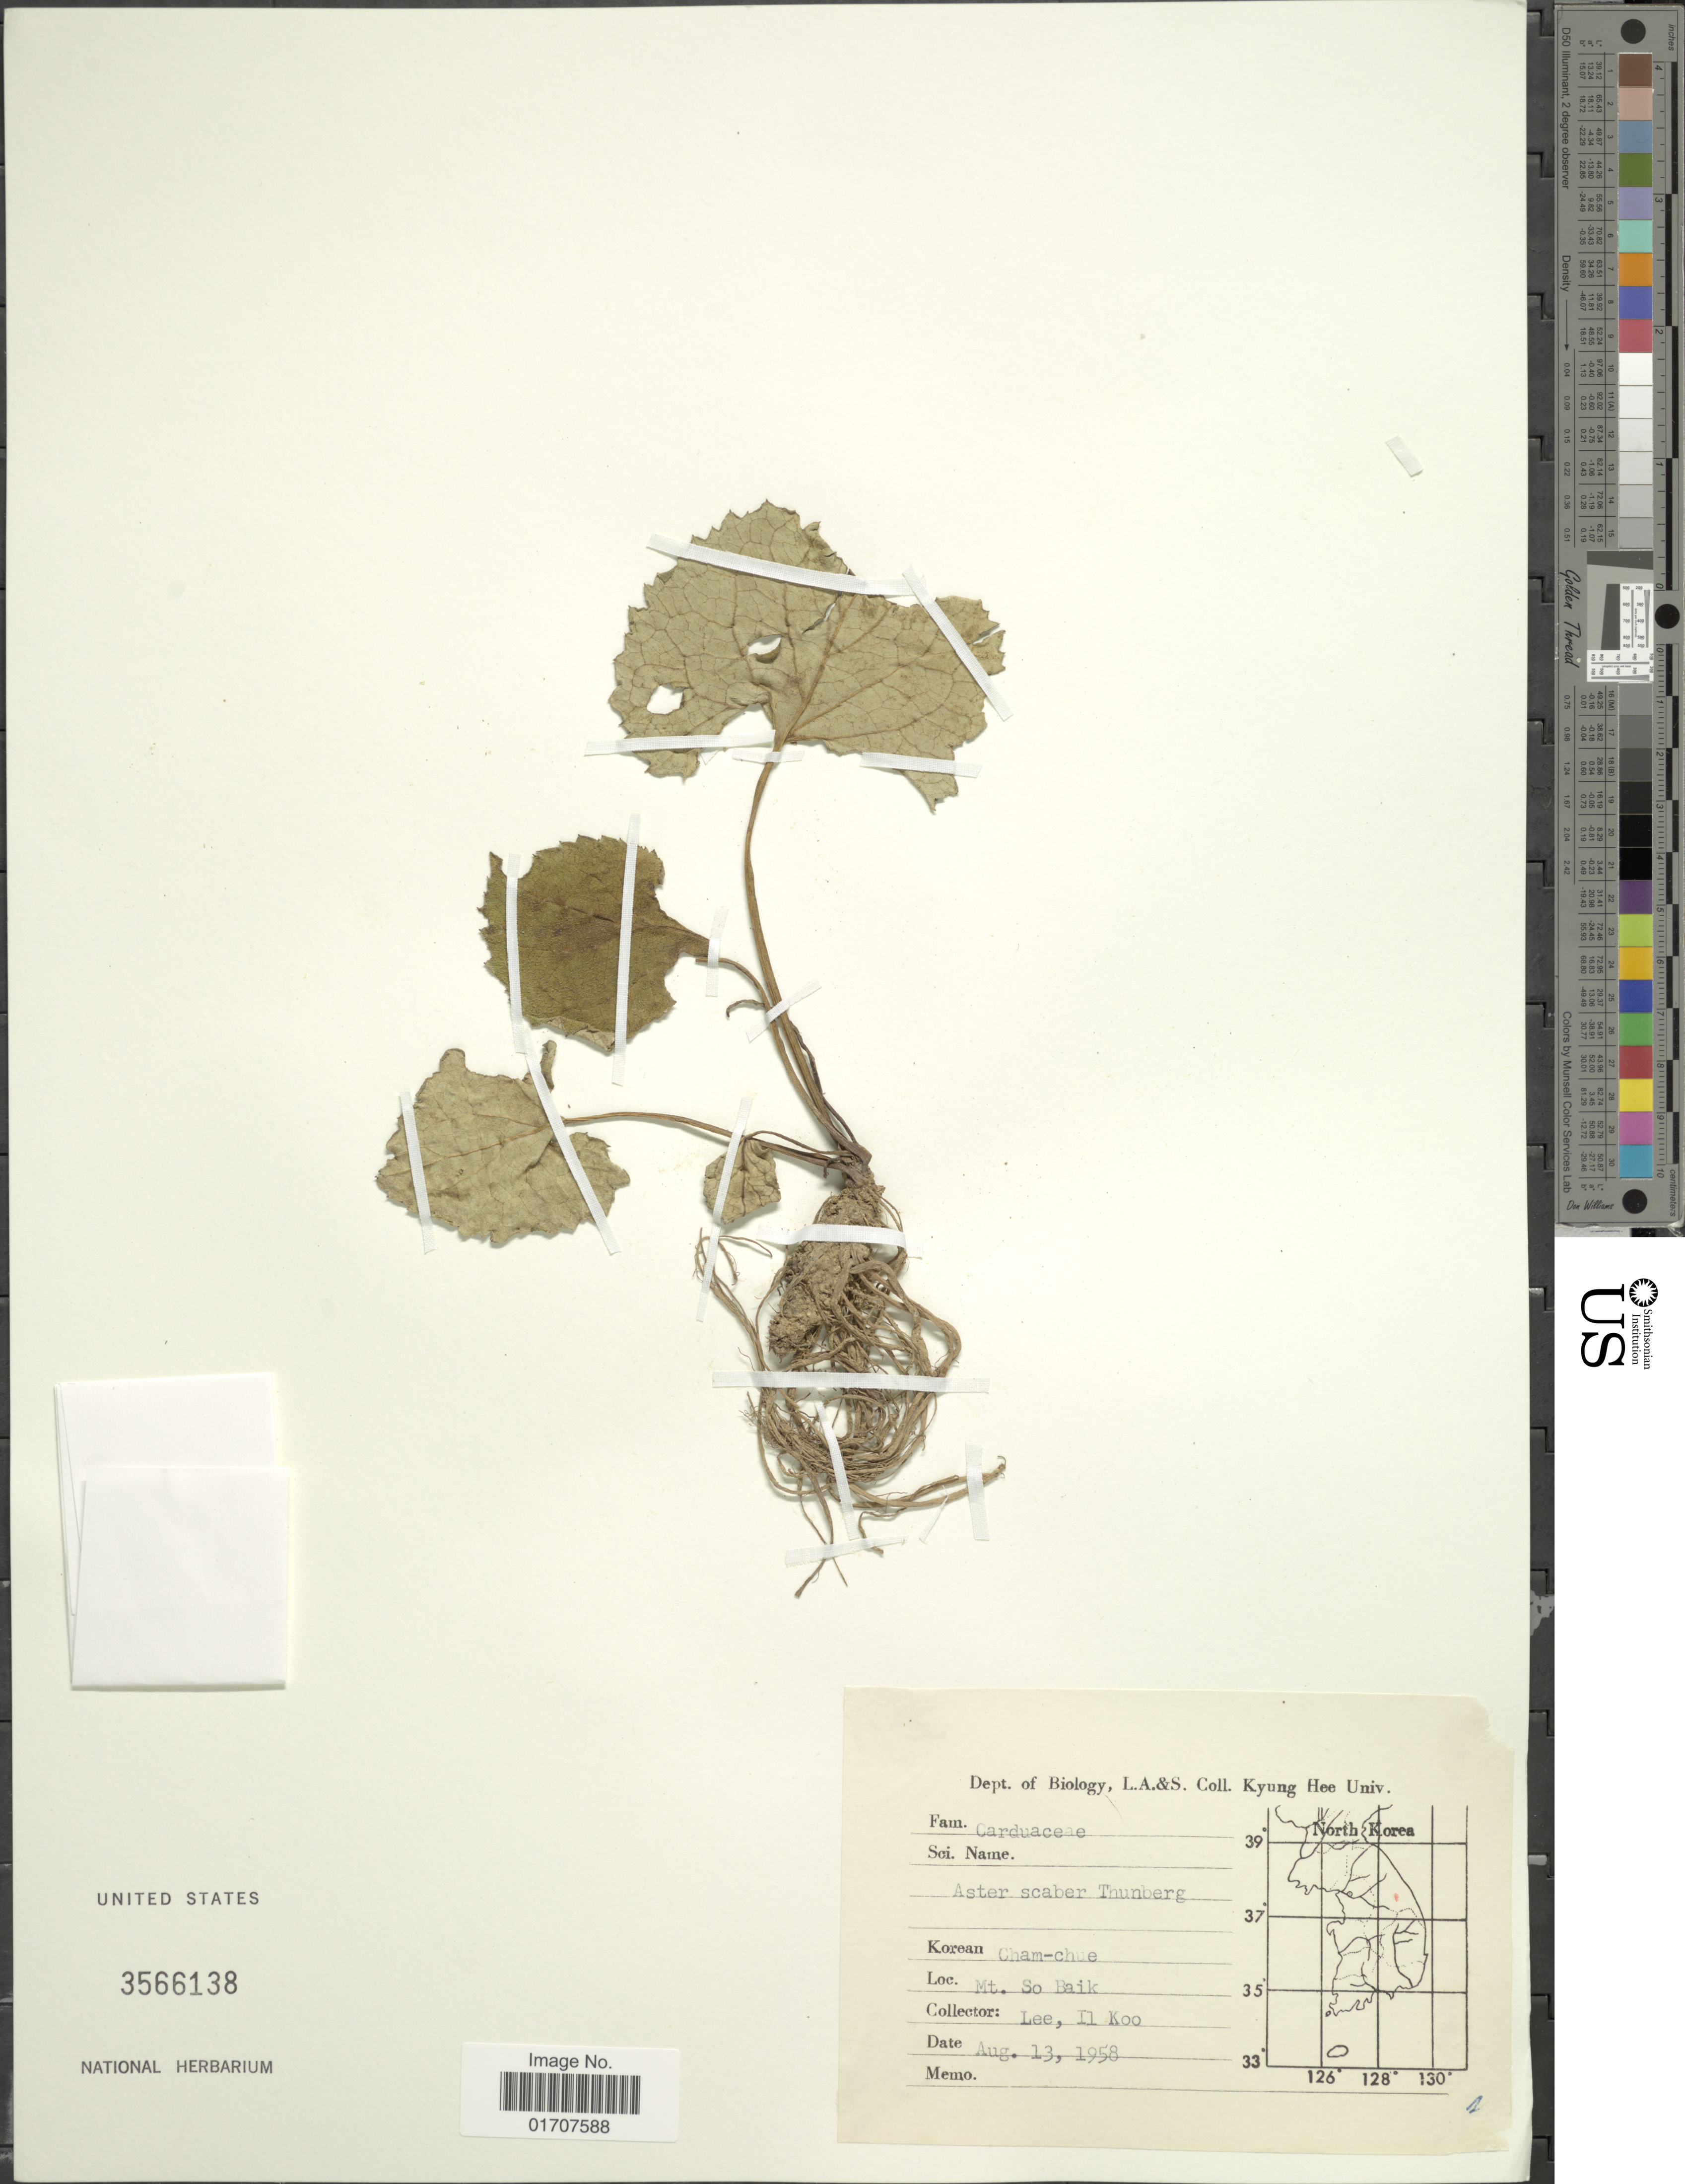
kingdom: Plantae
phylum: Tracheophyta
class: Magnoliopsida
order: Asterales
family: Asteraceae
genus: Doellingeria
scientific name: Doellingeria scaber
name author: (Thunb.) Nees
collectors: I. Lee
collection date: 1958-08-13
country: South Korea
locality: Mt. So Baik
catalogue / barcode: US 3566138